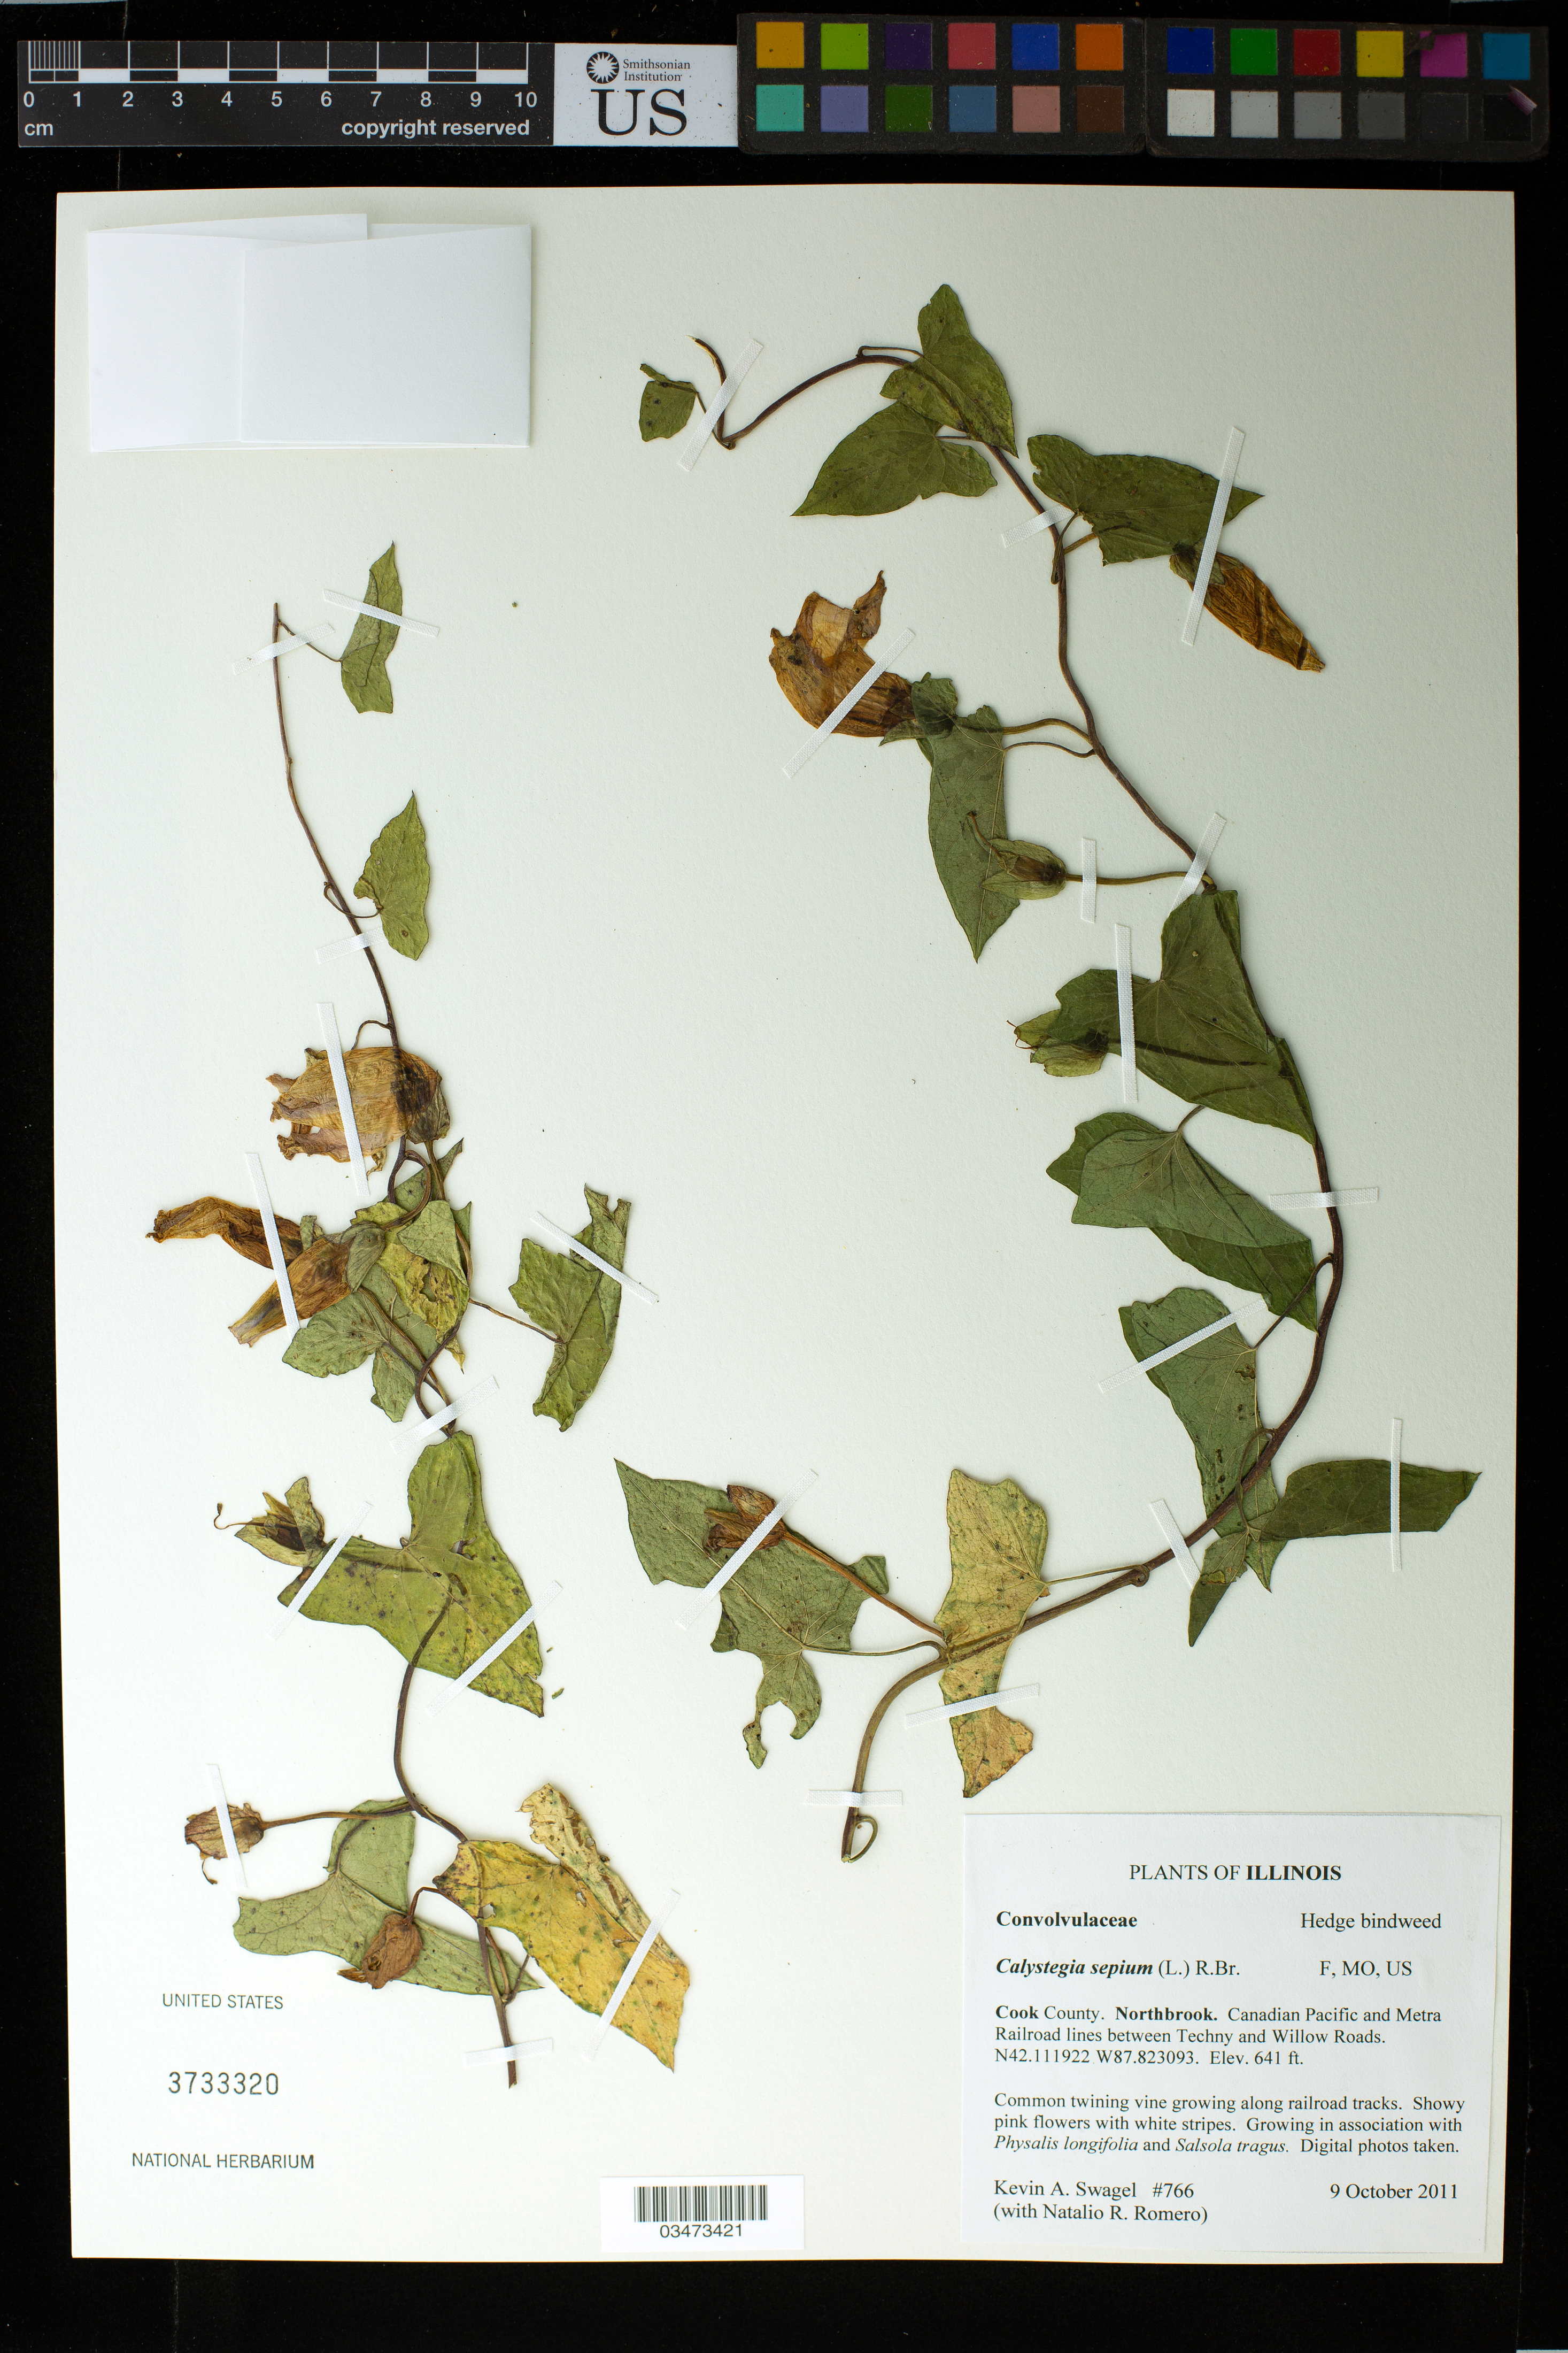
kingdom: Plantae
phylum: Tracheophyta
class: Magnoliopsida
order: Solanales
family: Convolvulaceae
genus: Calystegia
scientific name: Calystegia sepium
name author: (L.) R. Br.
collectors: K. Swagel & N. Romero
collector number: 766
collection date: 2011-10-09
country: United States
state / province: Illinois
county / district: Cook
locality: Northbrook. Canadian Pacific and Metra Railroad lines between Techny and Willow Roads.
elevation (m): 195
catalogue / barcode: US 3733320